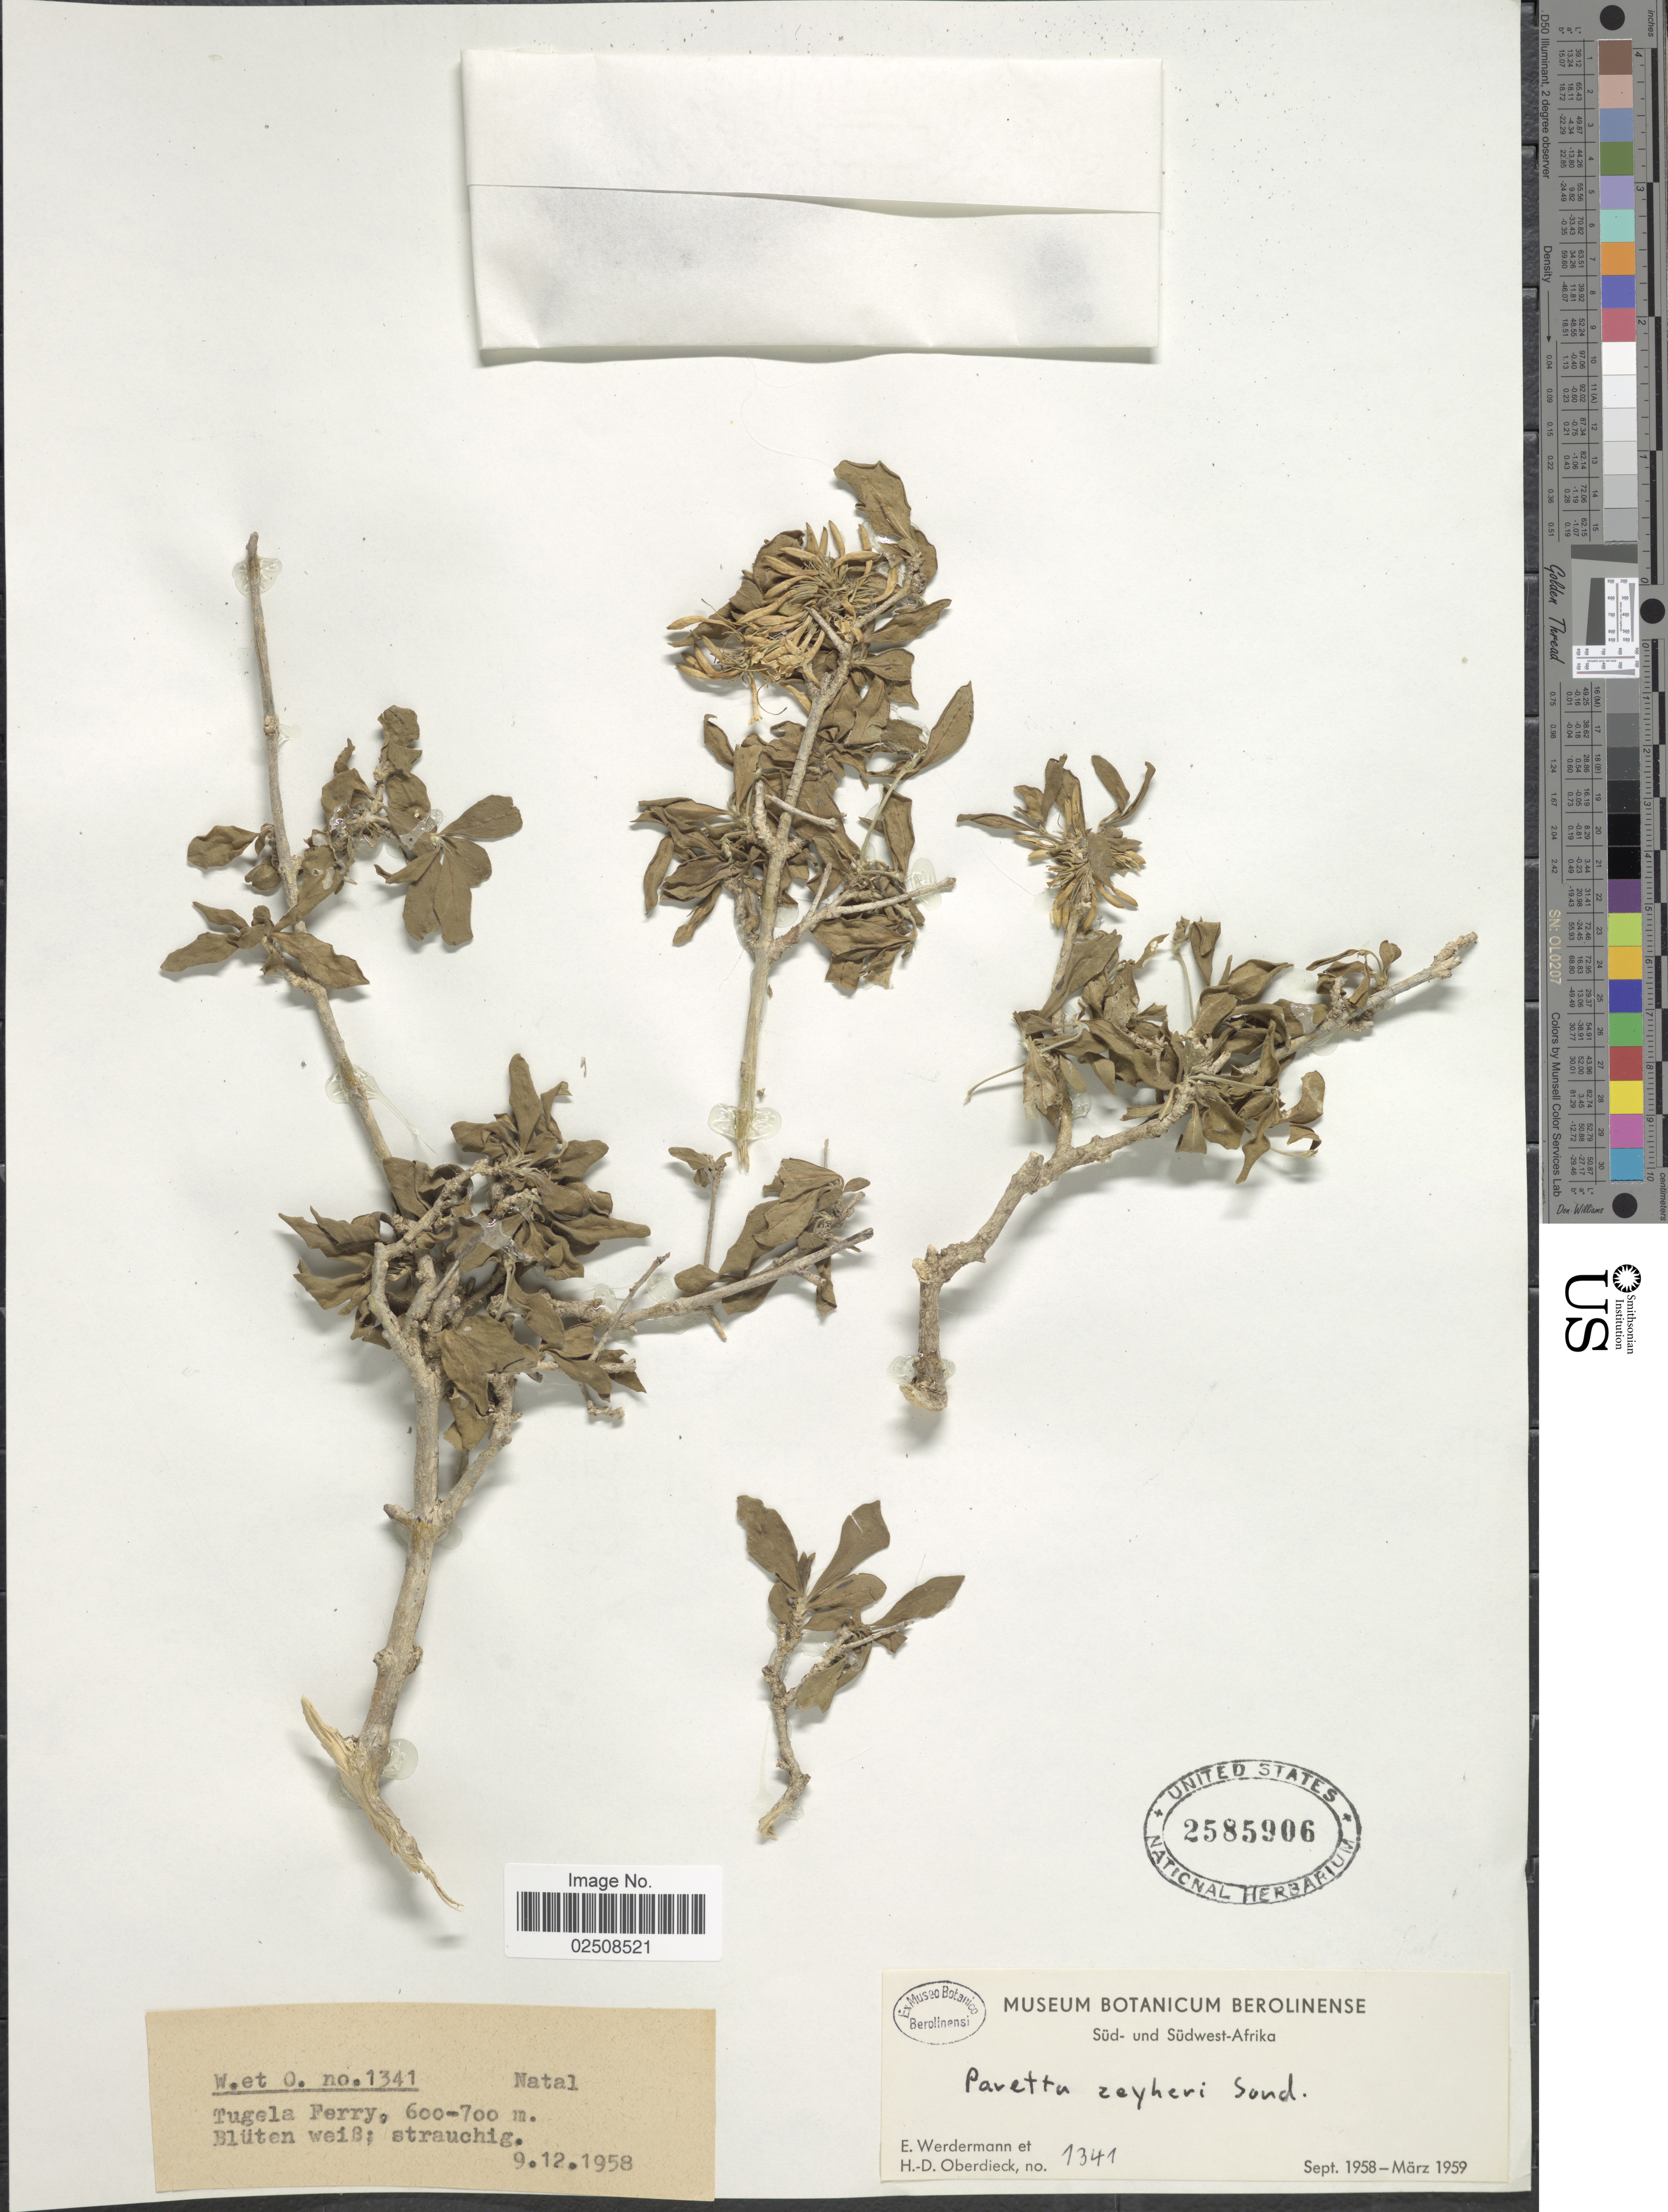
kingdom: Plantae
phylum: Tracheophyta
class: Magnoliopsida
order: Gentianales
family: Rubiaceae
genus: Pavetta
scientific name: Pavetta zeyheri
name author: Sond.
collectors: E. Werdermann & H. Oberdieck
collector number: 1341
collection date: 1958-12-09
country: South Africa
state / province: KwaZulu-Natal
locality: Natal. Tugela Ferry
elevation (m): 600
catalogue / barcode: US 2585906